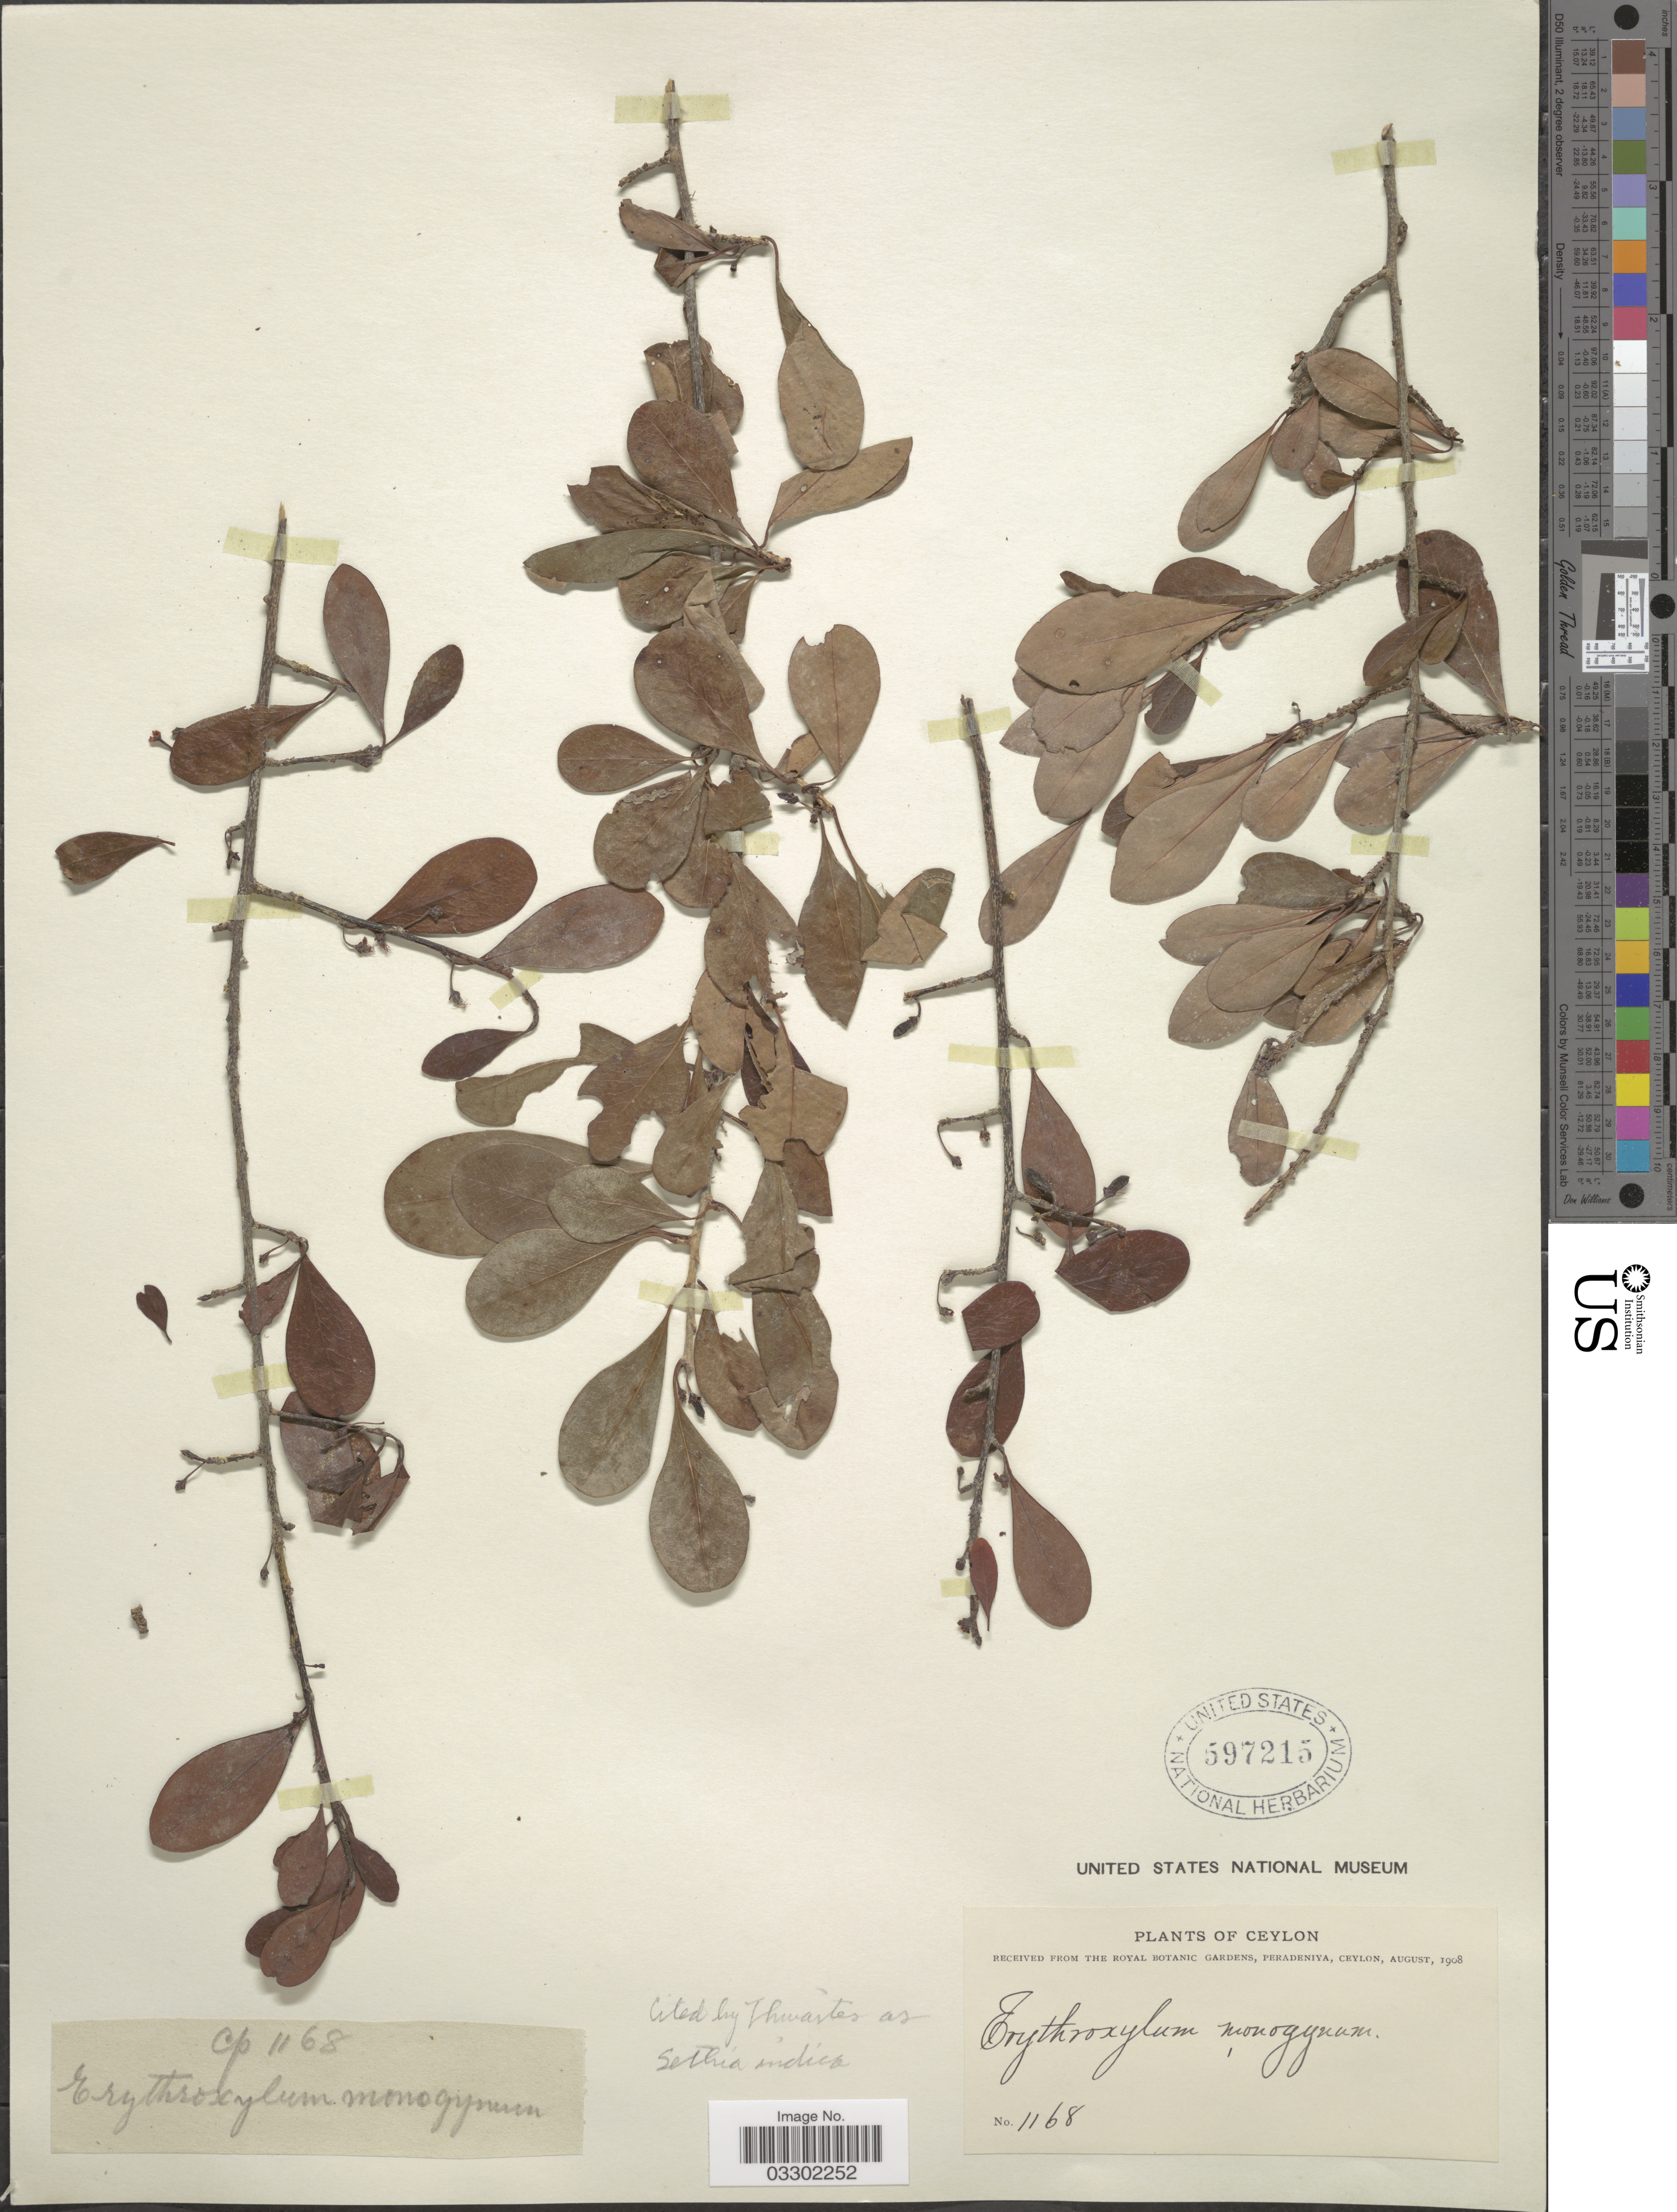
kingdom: Plantae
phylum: Tracheophyta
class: Magnoliopsida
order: Malpighiales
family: Erythroxylaceae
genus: Erythroxylum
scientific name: Erythroxylum monogynum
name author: Roxb.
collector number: CP1168*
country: Sri Lanka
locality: Ceylon.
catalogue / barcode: US 597215